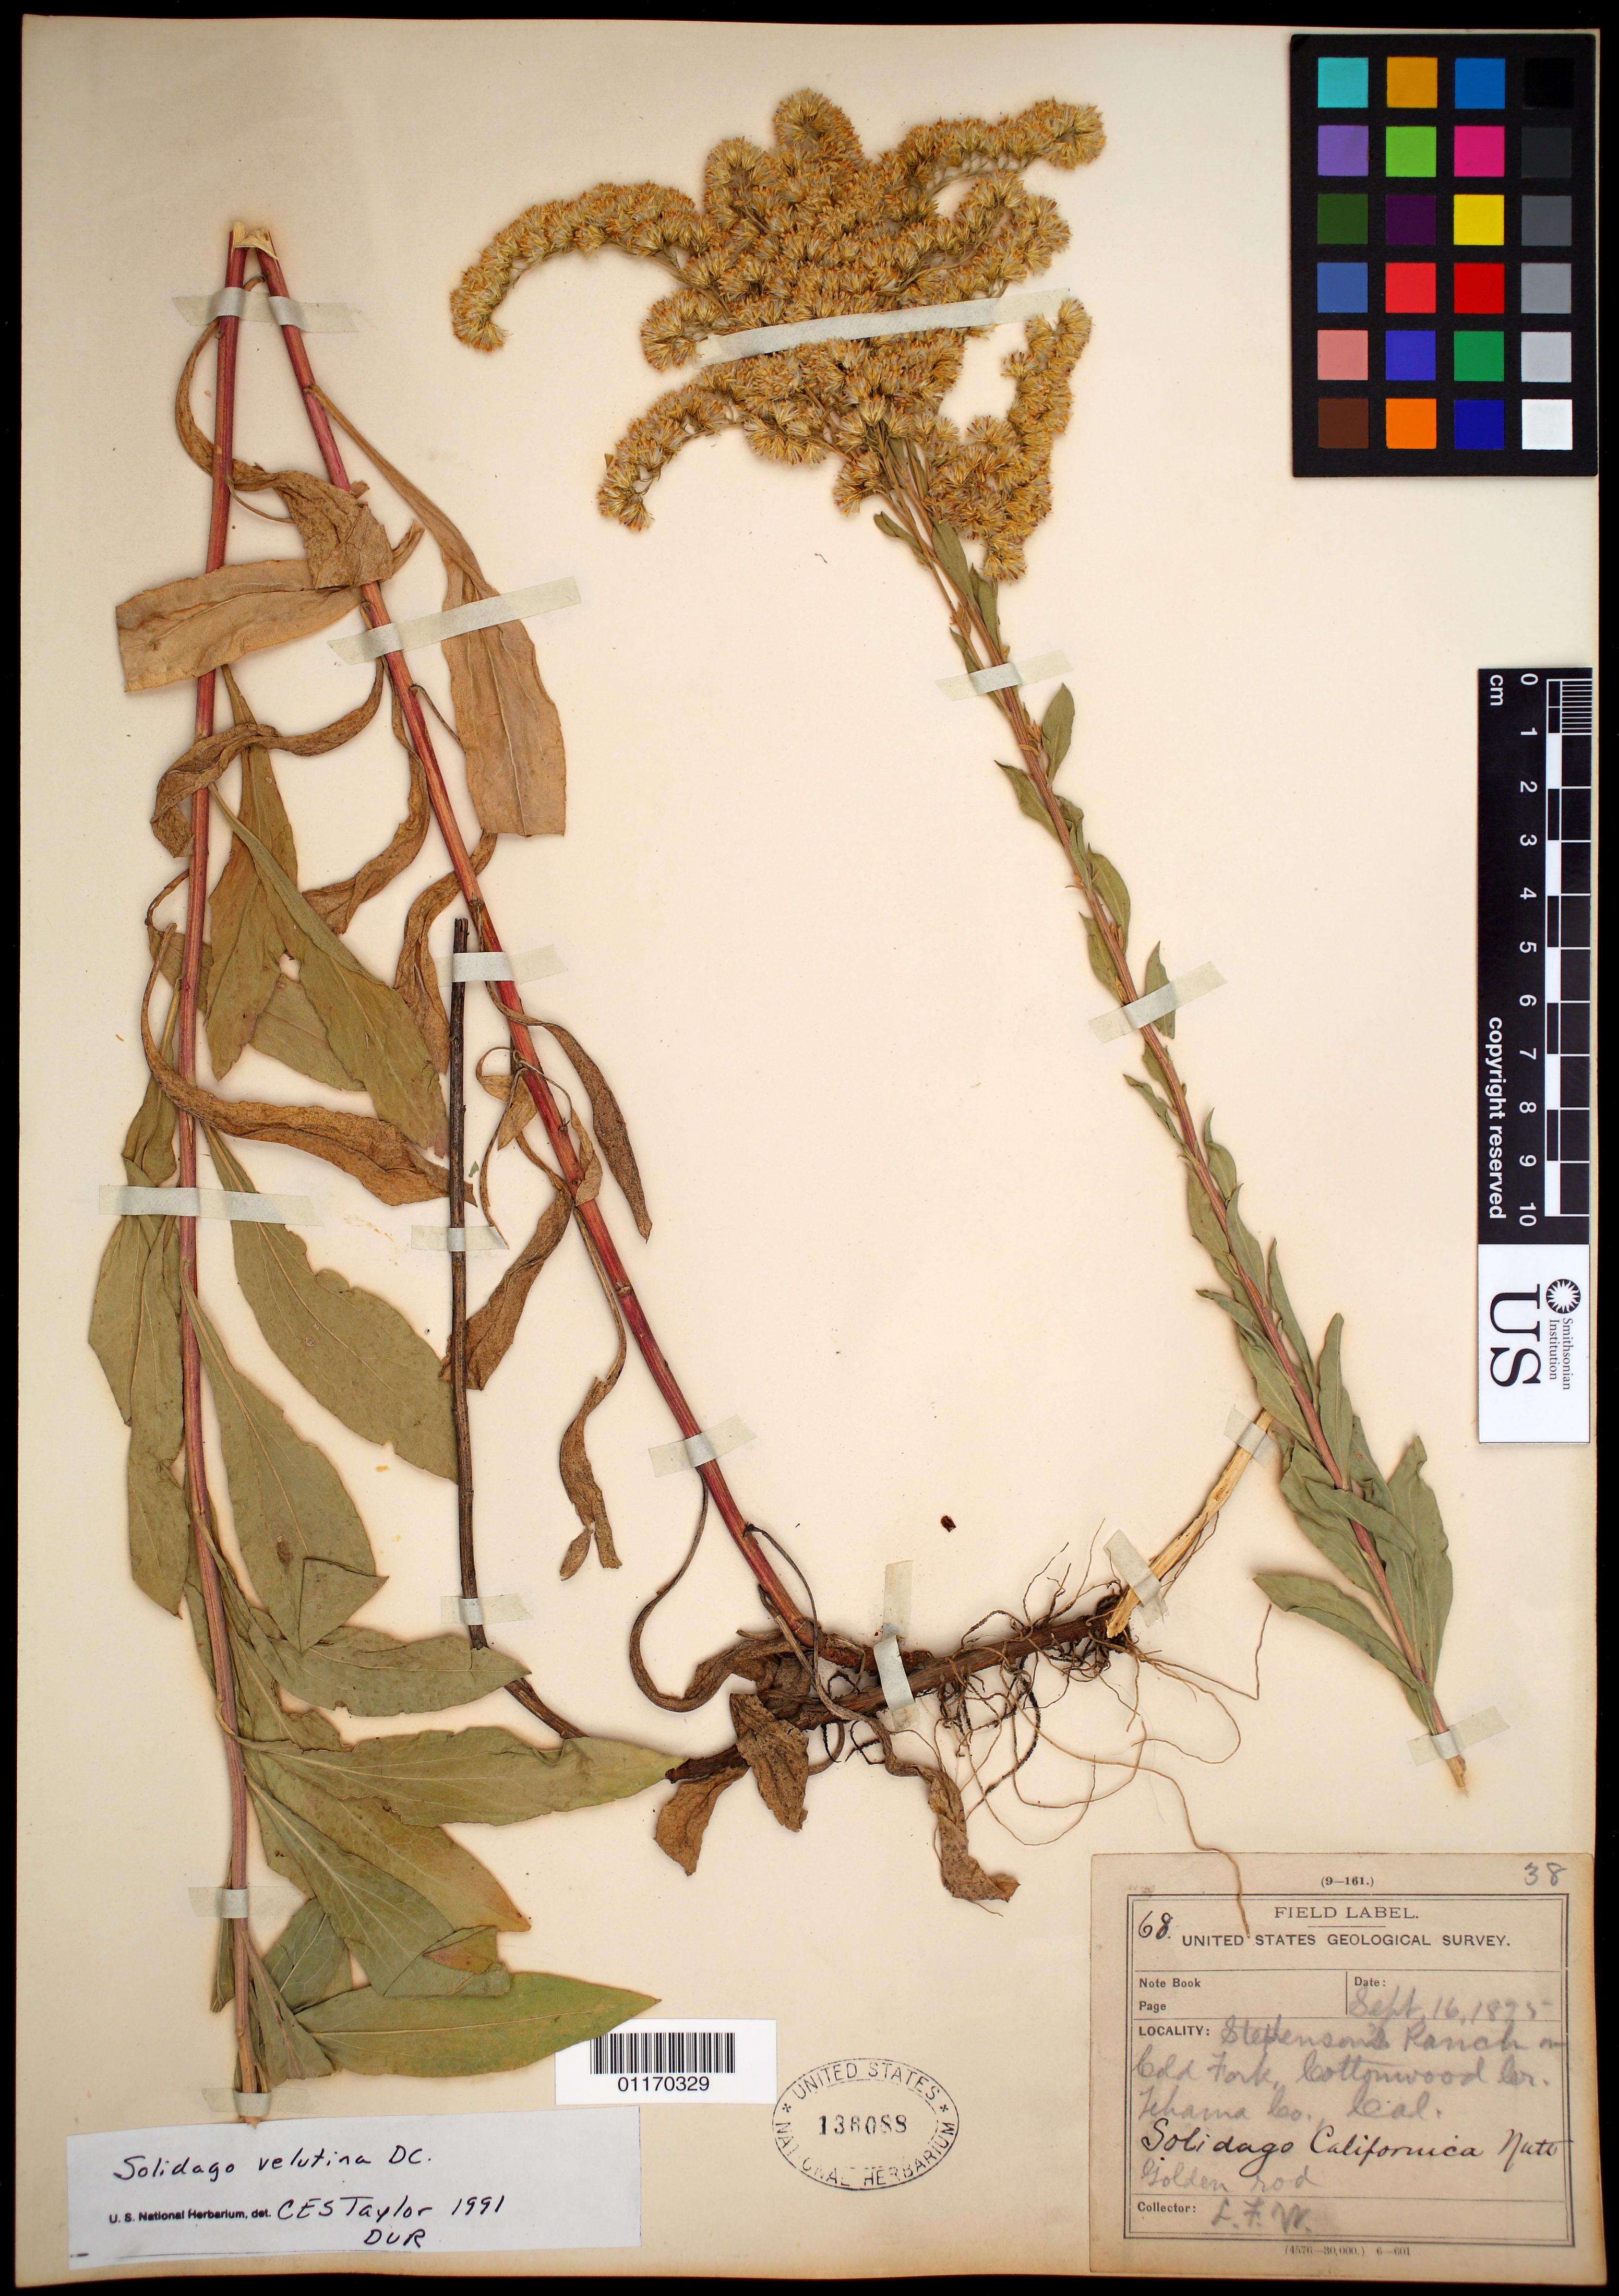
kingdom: Plantae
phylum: Tracheophyta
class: Magnoliopsida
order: Asterales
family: Asteraceae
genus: Solidago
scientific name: Solidago velutina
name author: DC.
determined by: Taylor, Constance E. S.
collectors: L. F. Ward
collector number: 68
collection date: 1875-09-16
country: United States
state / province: California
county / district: Tehama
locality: Stephenson's Ranch on Gold Fork, Cottonwood Creek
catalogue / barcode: US 136088